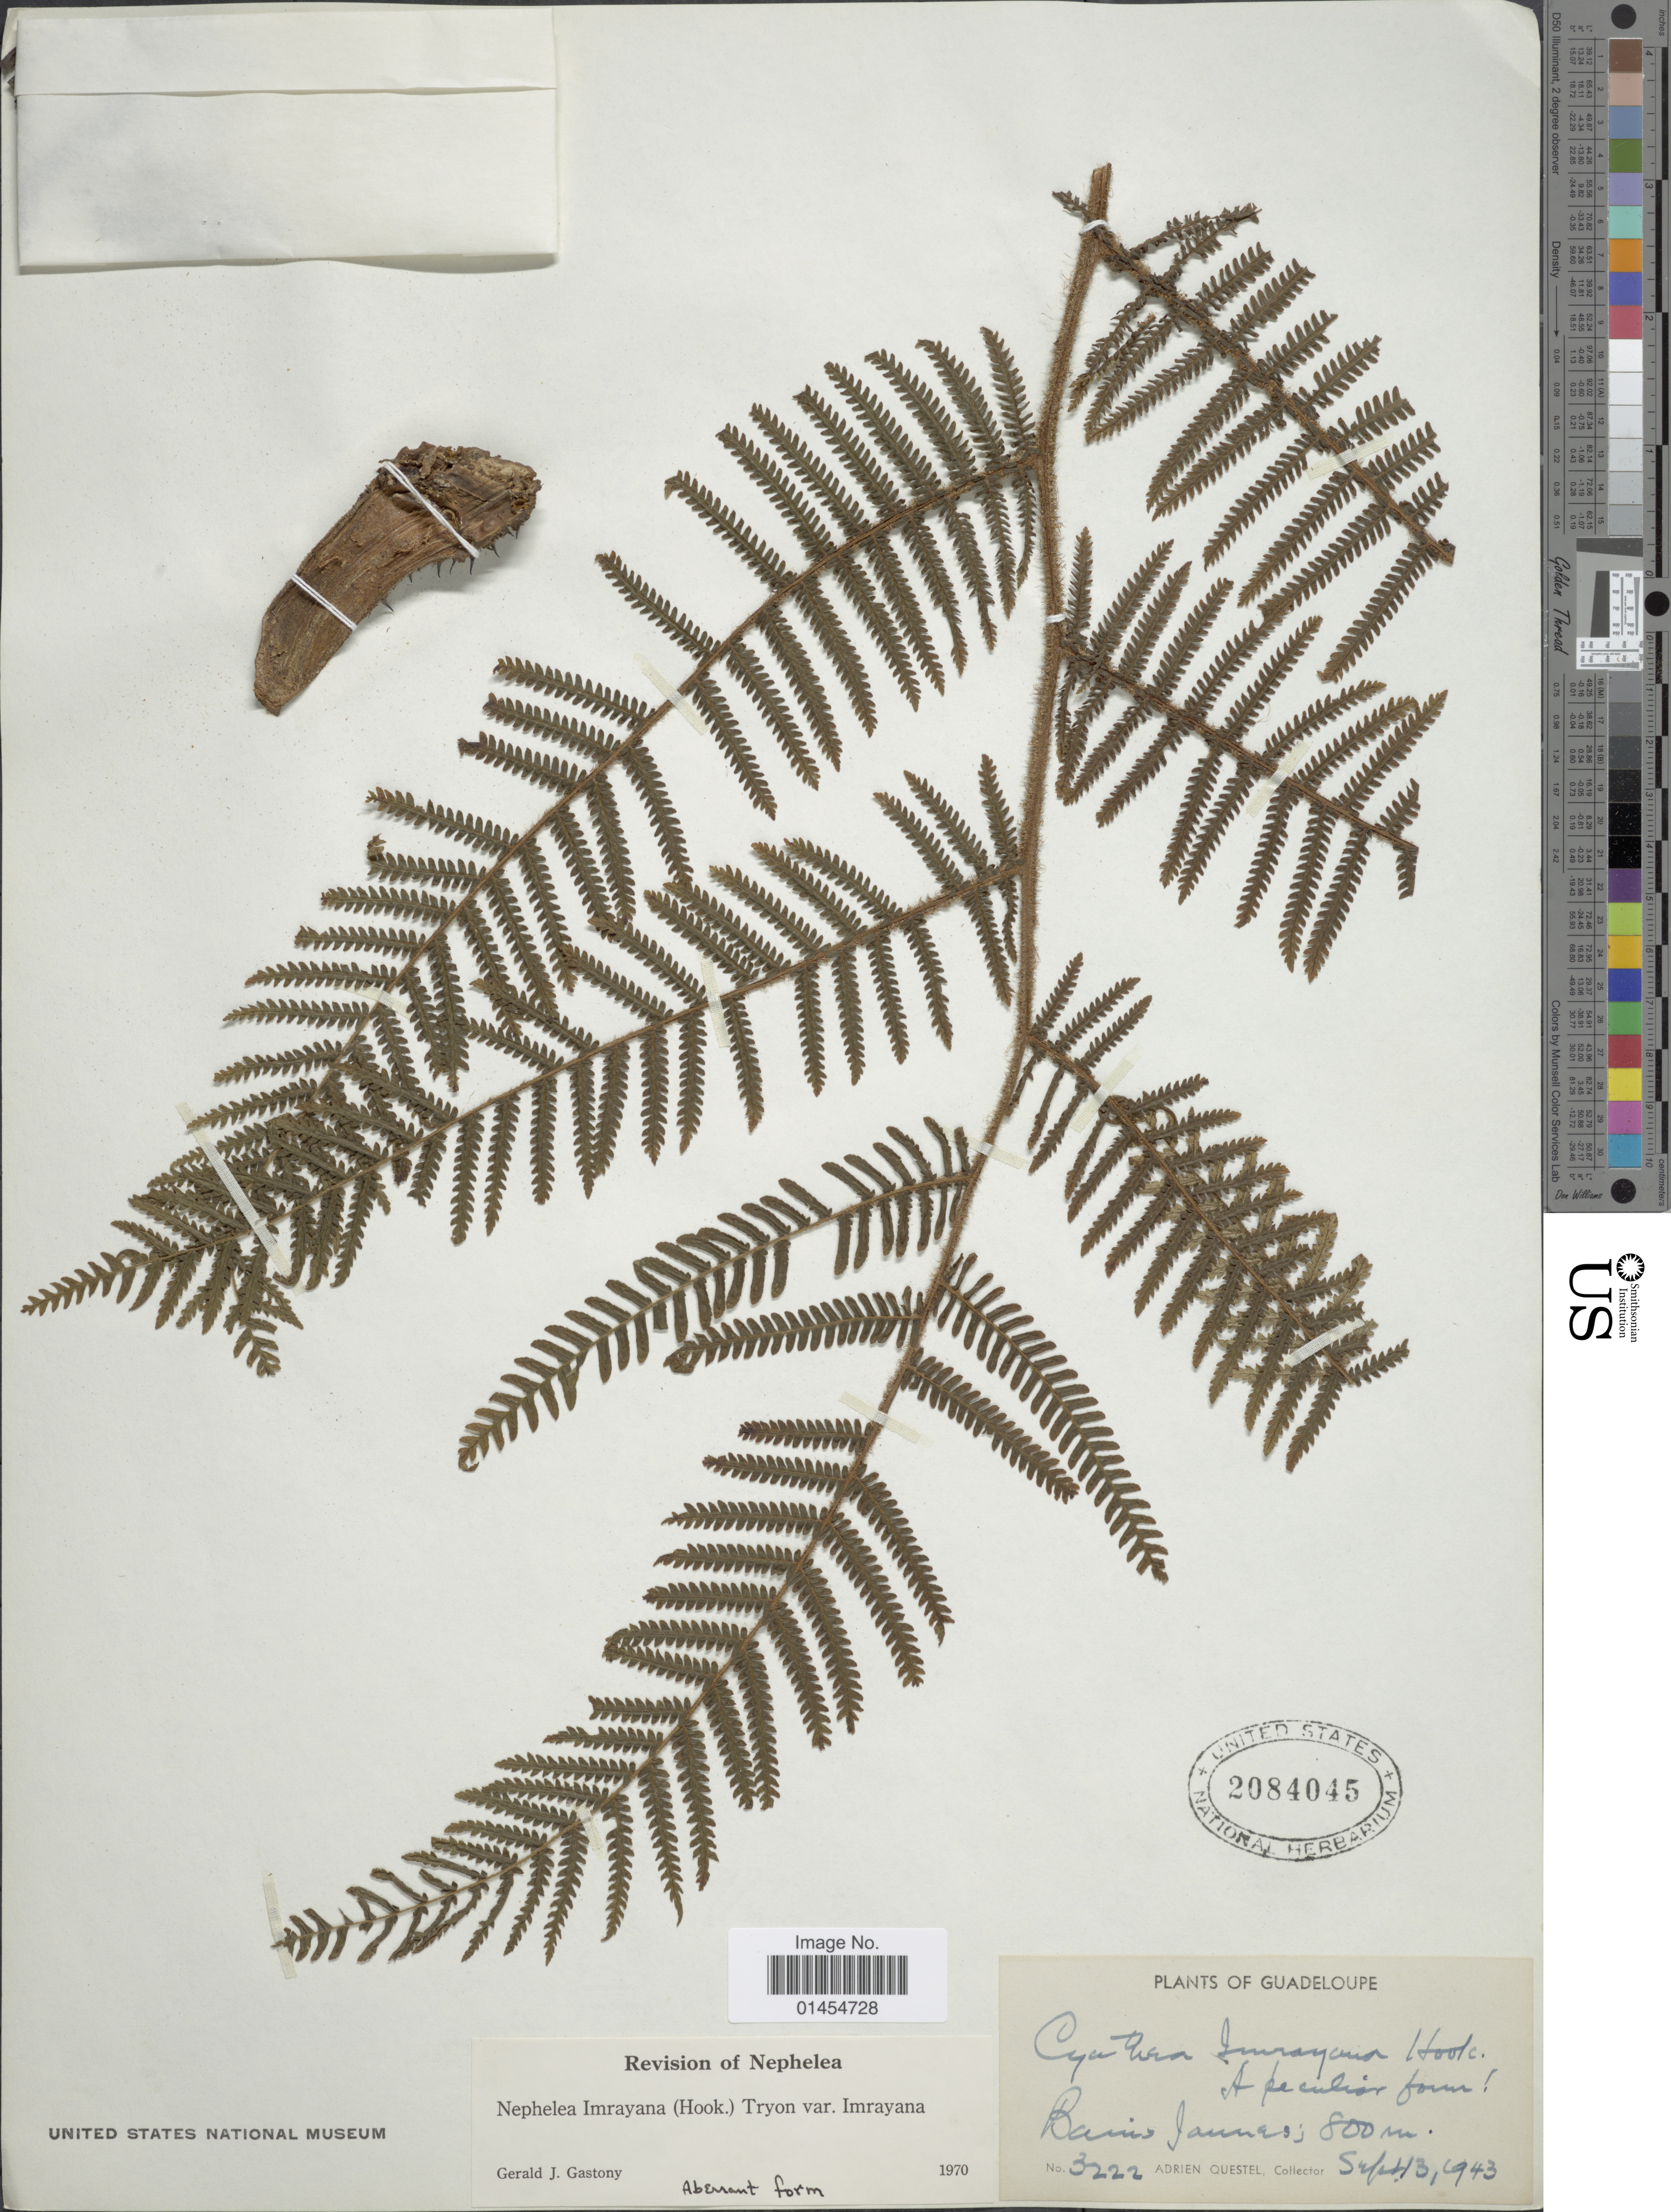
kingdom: Plantae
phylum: Tracheophyta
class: Polypodiopsida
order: Cyatheales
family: Cyatheaceae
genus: Alsophila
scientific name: Alsophila imrayana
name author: (Hook.) D.S. Conant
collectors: A. Questel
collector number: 3222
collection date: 1943-09-13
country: Guadeloupe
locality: Bains Jaunes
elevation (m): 800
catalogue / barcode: US 2084045